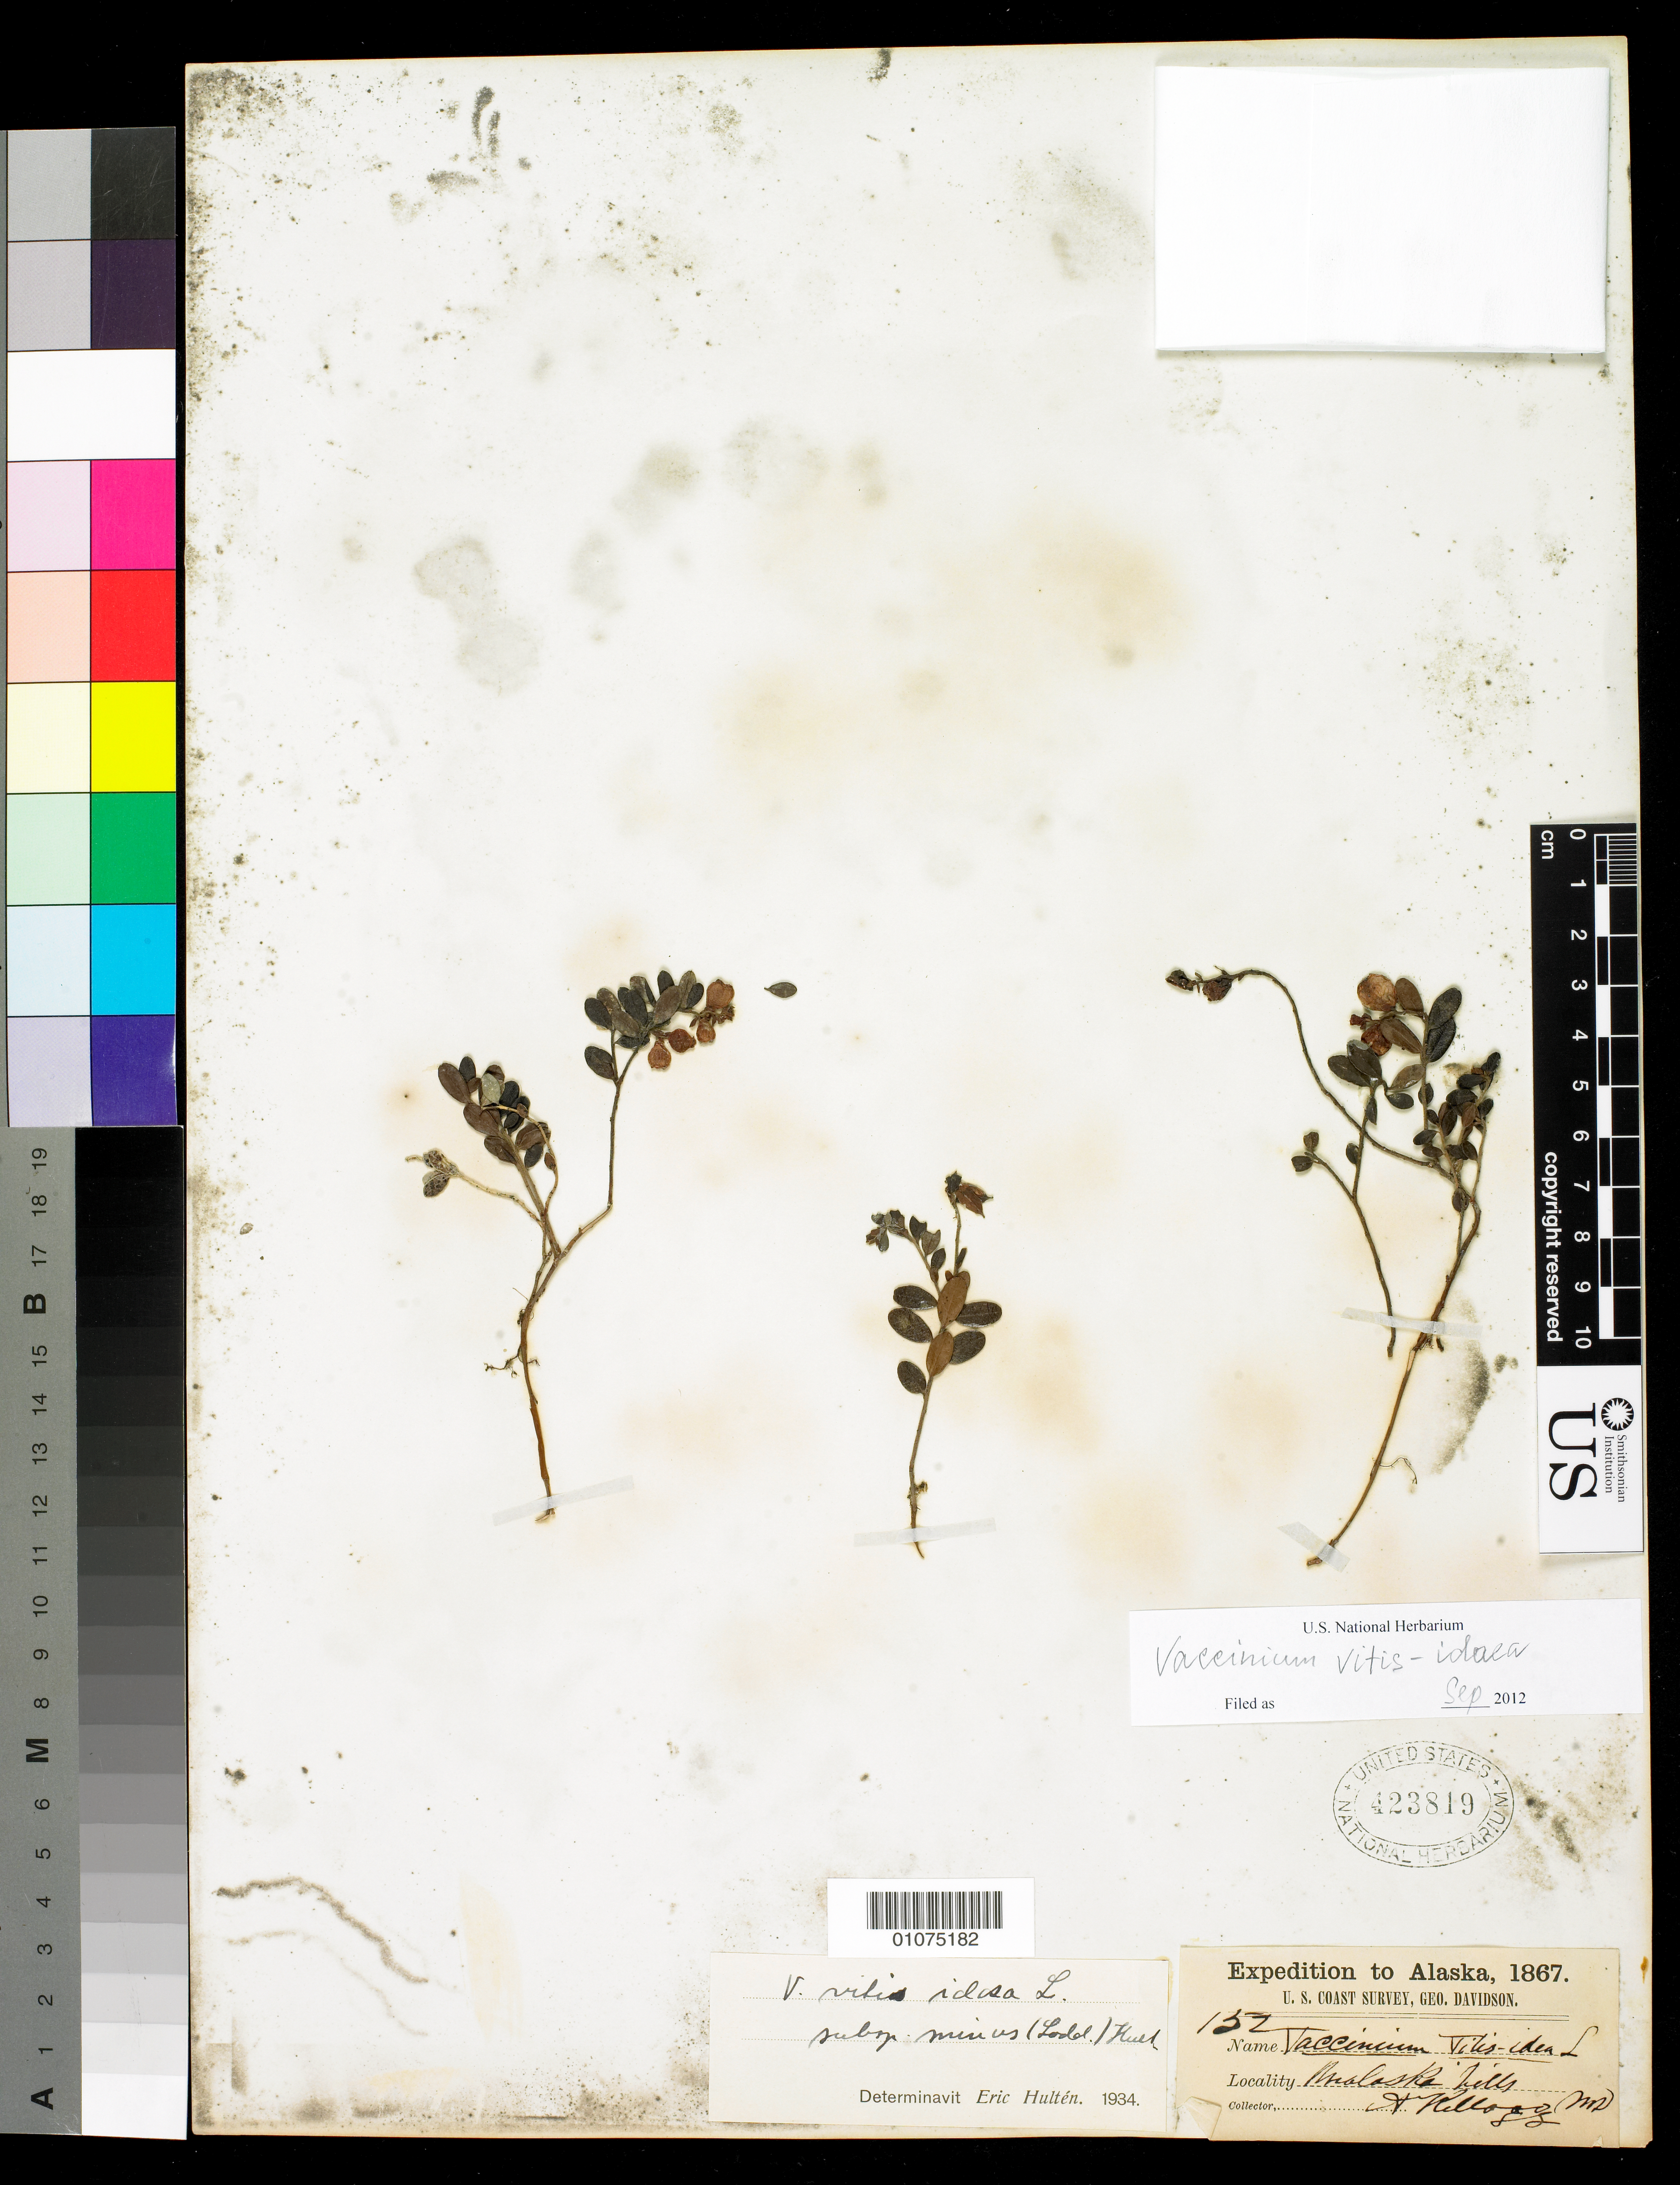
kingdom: Plantae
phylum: Tracheophyta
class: Magnoliopsida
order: Ericales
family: Ericaceae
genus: Vaccinium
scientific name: Vaccinium vitis-idaea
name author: L.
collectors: A. Kellogg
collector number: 152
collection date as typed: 1867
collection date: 1867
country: United States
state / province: Alaska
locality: Unalaska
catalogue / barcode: US 423819